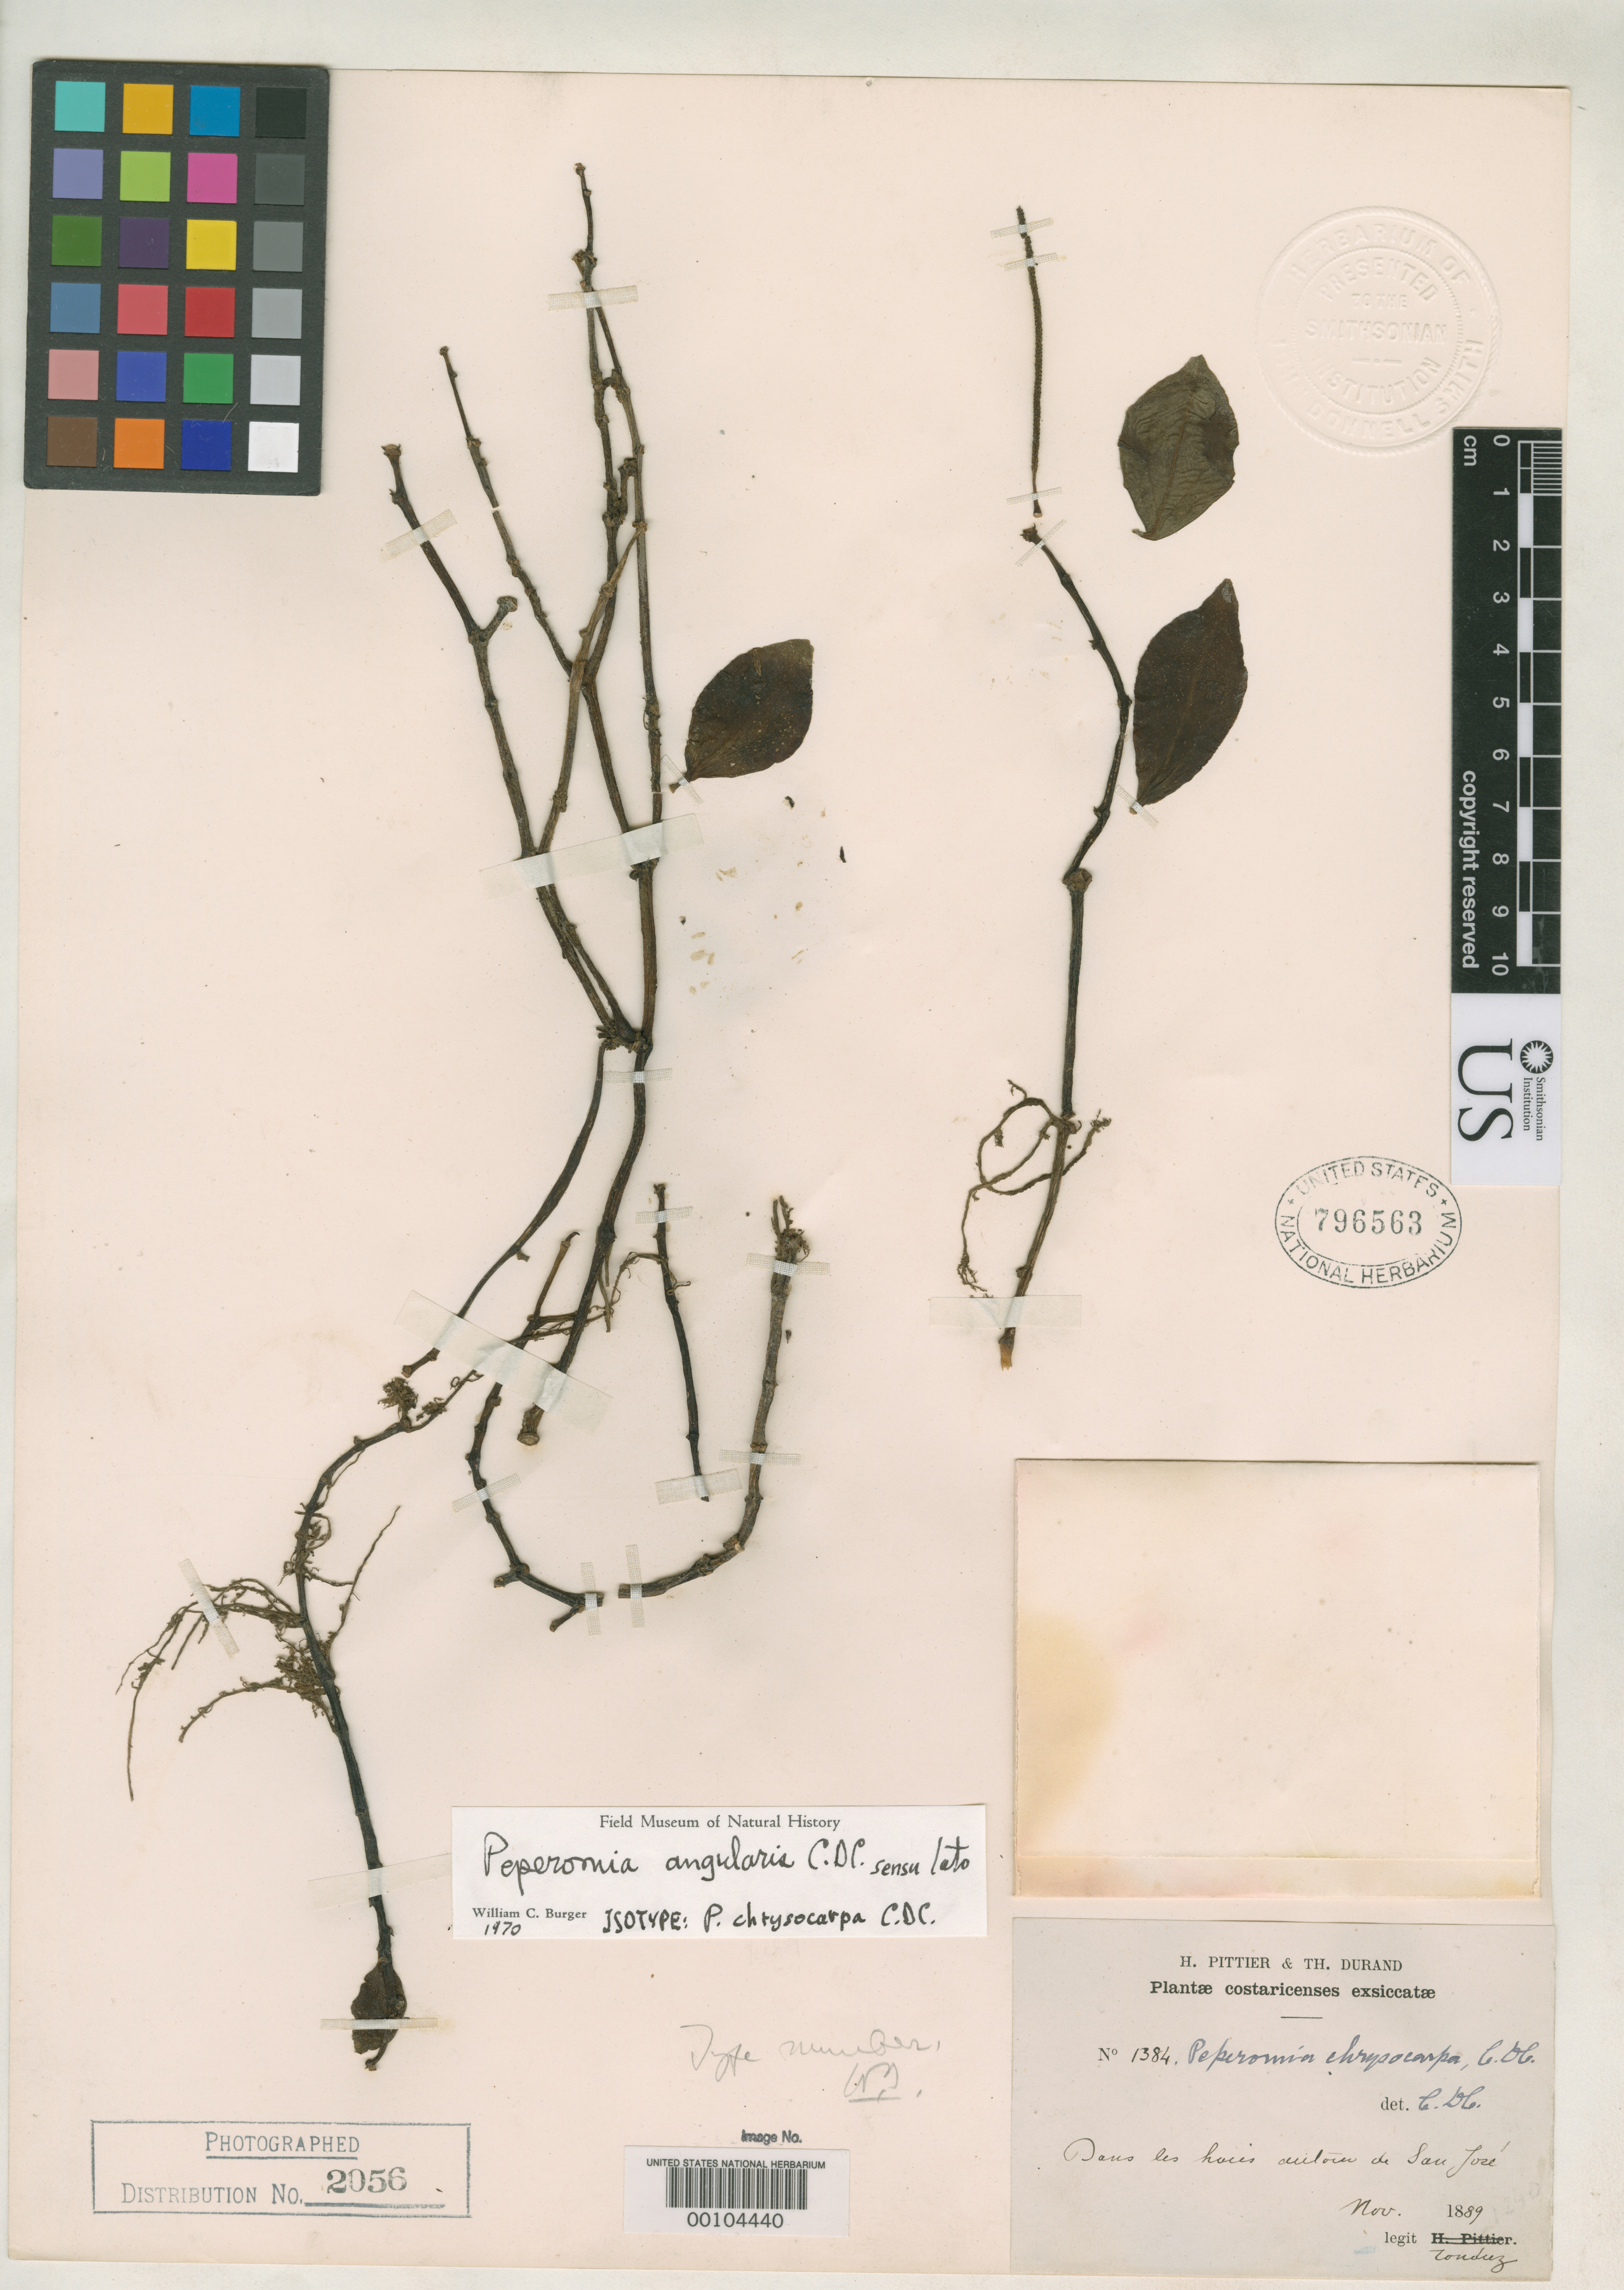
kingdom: Plantae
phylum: Tracheophyta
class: Magnoliopsida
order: Piperales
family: Piperaceae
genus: Peperomia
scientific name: Peperomia chrysocarpa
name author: C. DC.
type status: Isotype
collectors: H. F. Pittier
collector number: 1384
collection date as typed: Nov 1889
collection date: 1889-11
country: Costa Rica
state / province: San José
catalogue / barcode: US 796563